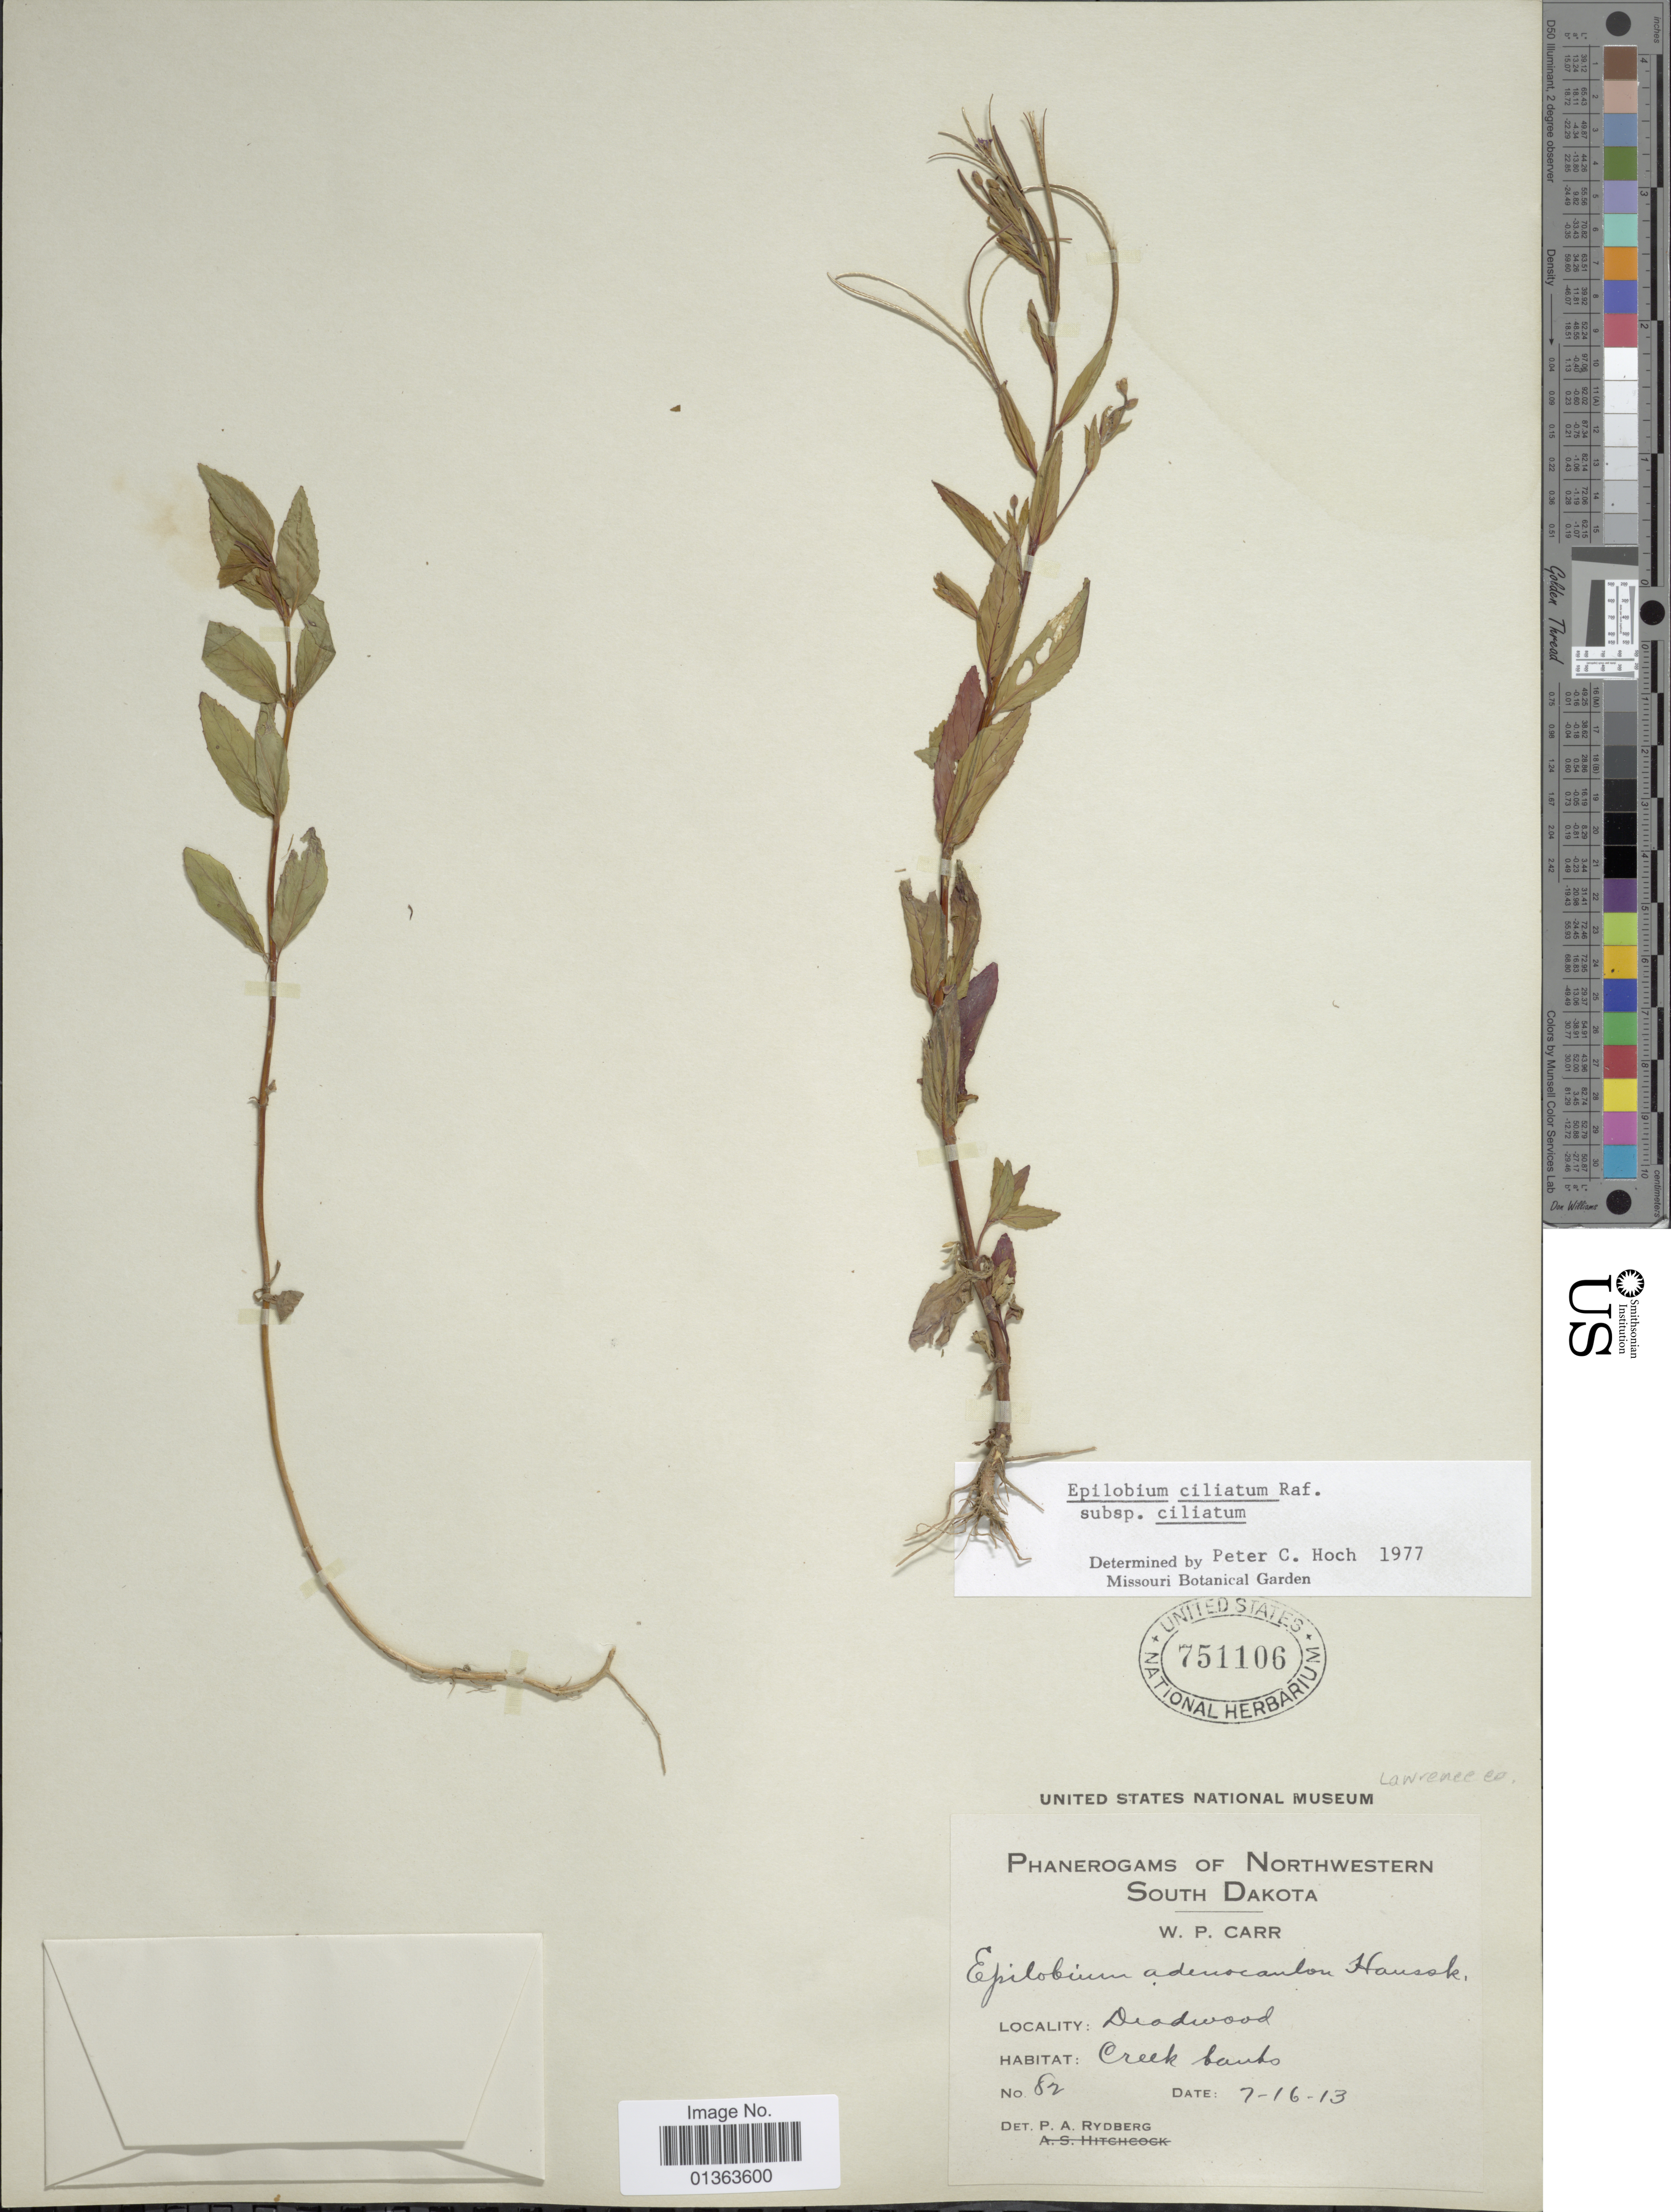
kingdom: Plantae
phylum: Tracheophyta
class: Magnoliopsida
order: Myrtales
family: Onagraceae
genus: Epilobium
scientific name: Epilobium ciliatum subsp. ciliatum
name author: Raf.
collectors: W. Carr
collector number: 82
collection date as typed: Transcribed d/m/y: 16/7/13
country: United States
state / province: South Dakota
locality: Phanerogams of Northwestern South Dakota. Deadwood.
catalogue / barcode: US 751106